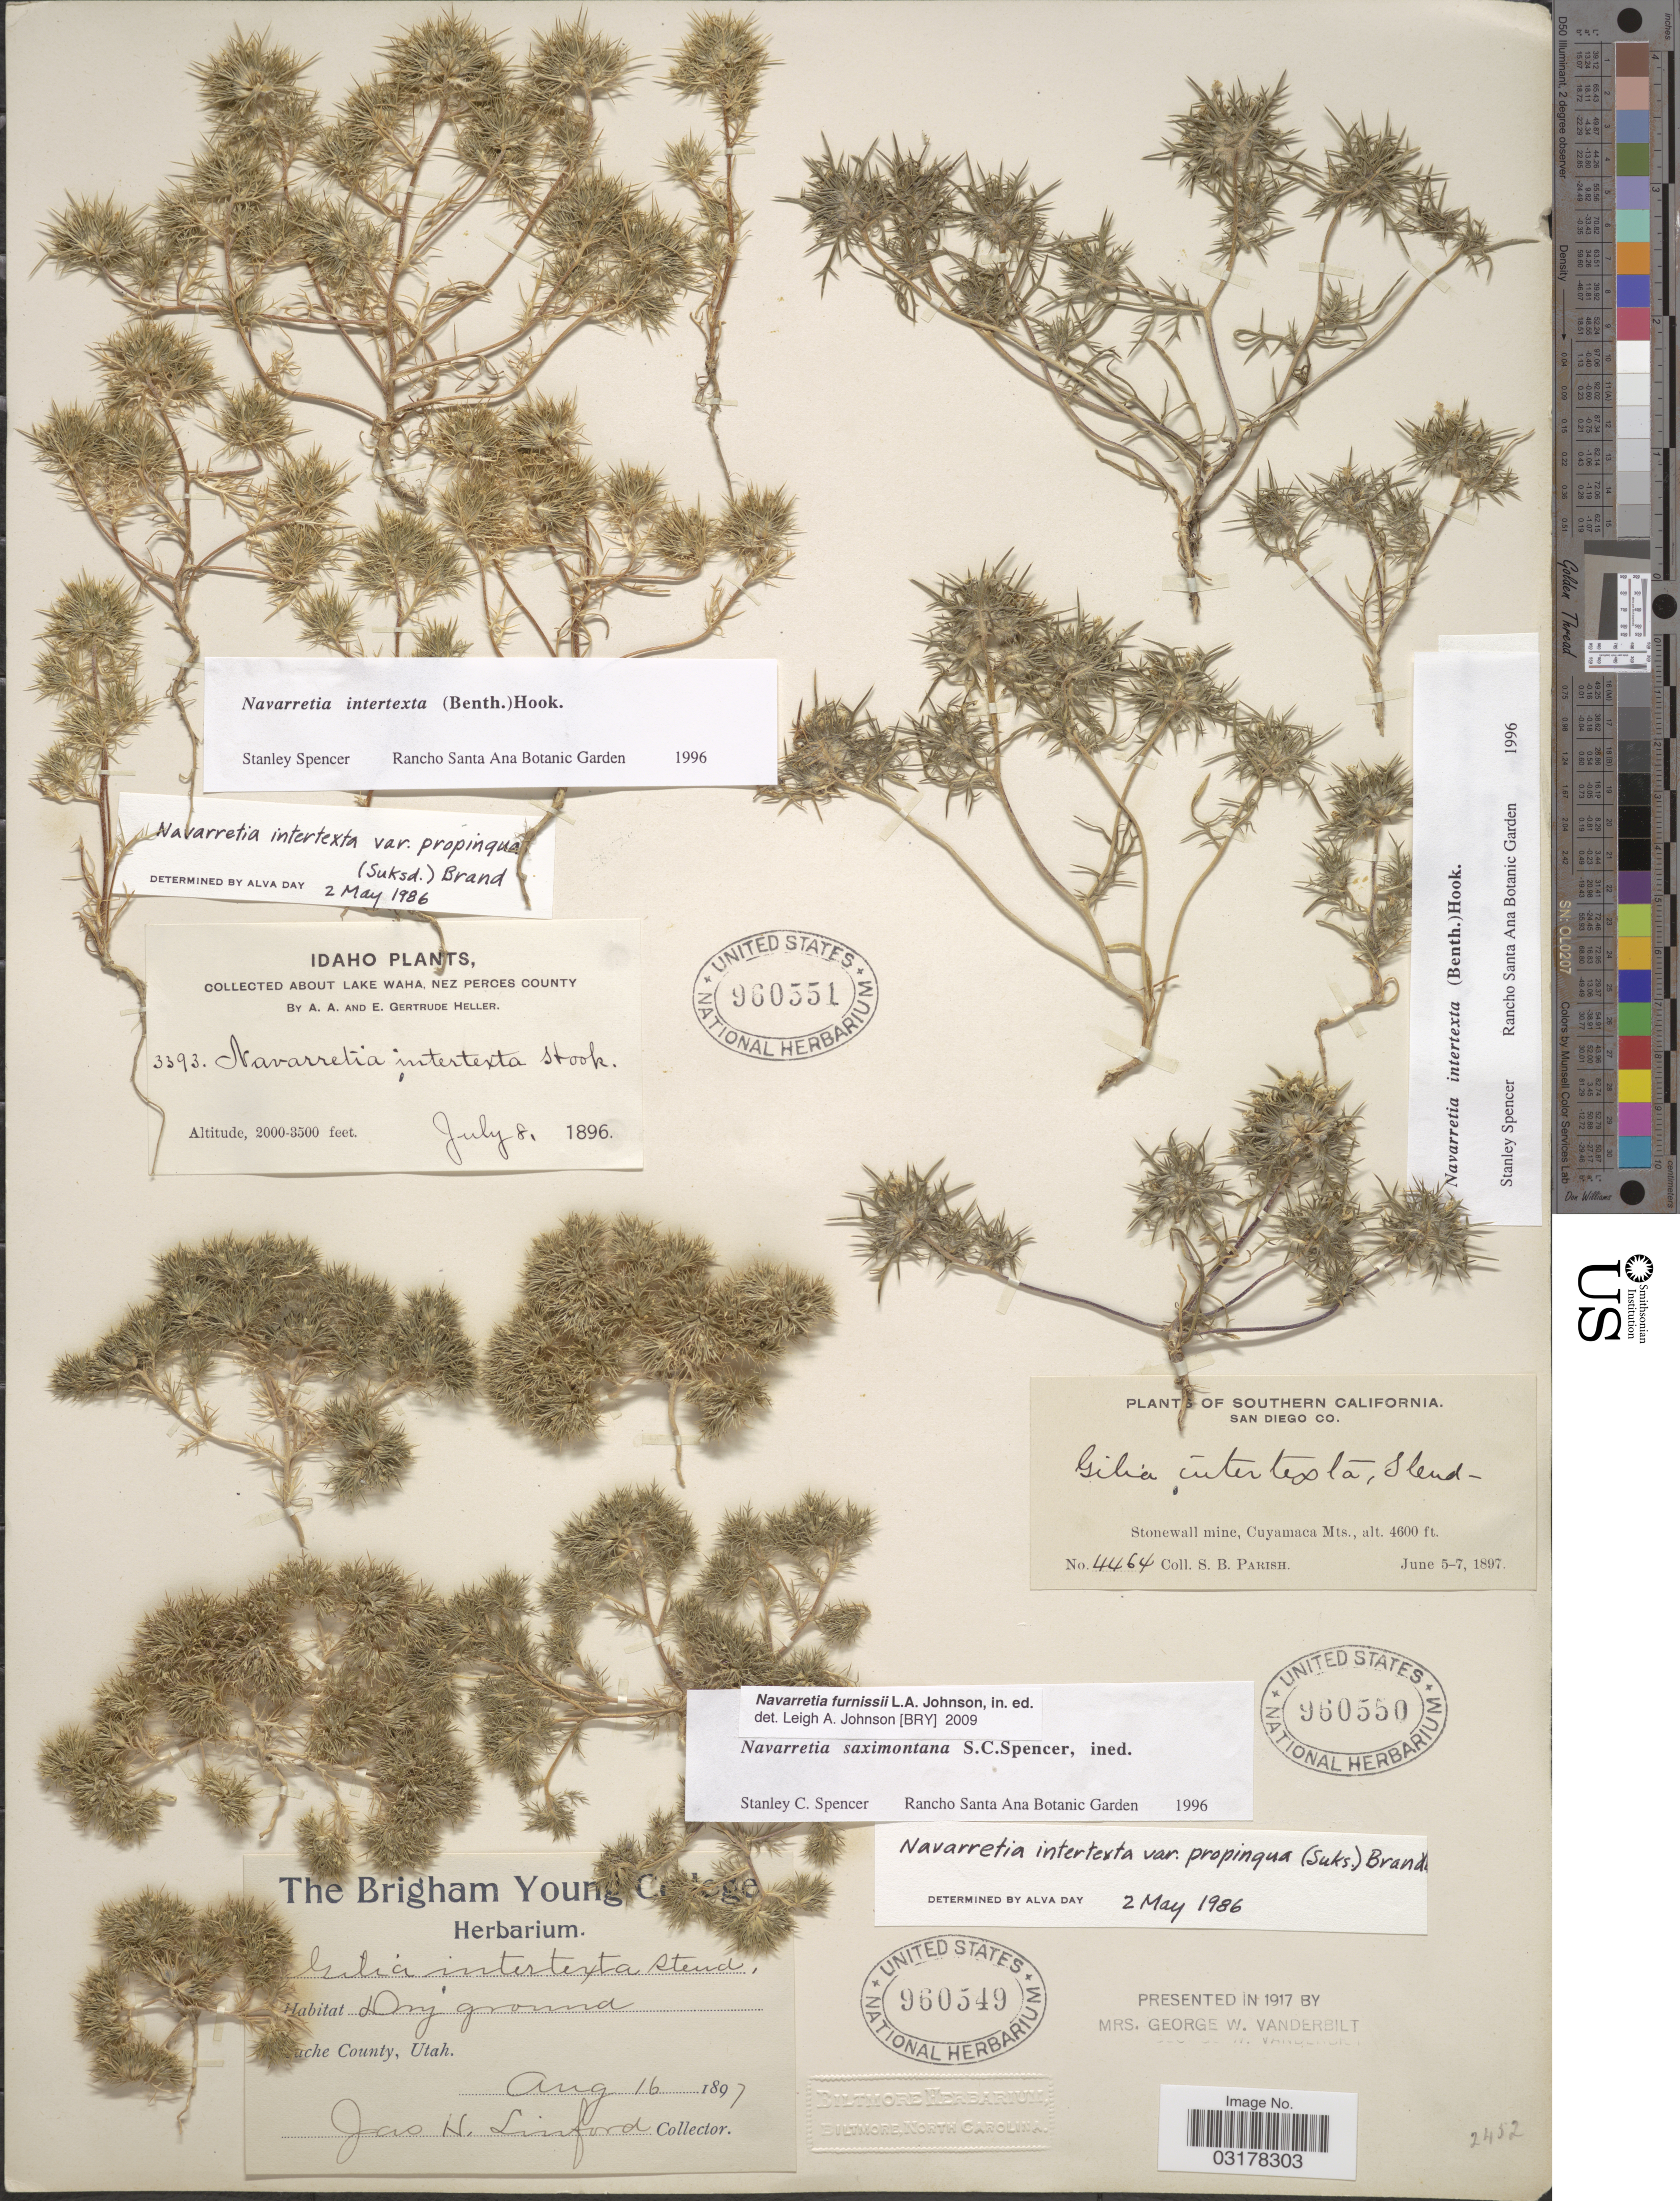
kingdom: Plantae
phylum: Tracheophyta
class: Magnoliopsida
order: Ericales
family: Polemoniaceae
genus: Navarretia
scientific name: Navarretia saximontana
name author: S.C. Spencer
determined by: Spencer, S. C.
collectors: S. B. Parish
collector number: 4464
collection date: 1897-06-05/1897-06-07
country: United States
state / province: California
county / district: San Diego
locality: Southern California. San Diego Co. Stonewall mine, Cuyamaca Mts.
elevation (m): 1402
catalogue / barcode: US 960550-2